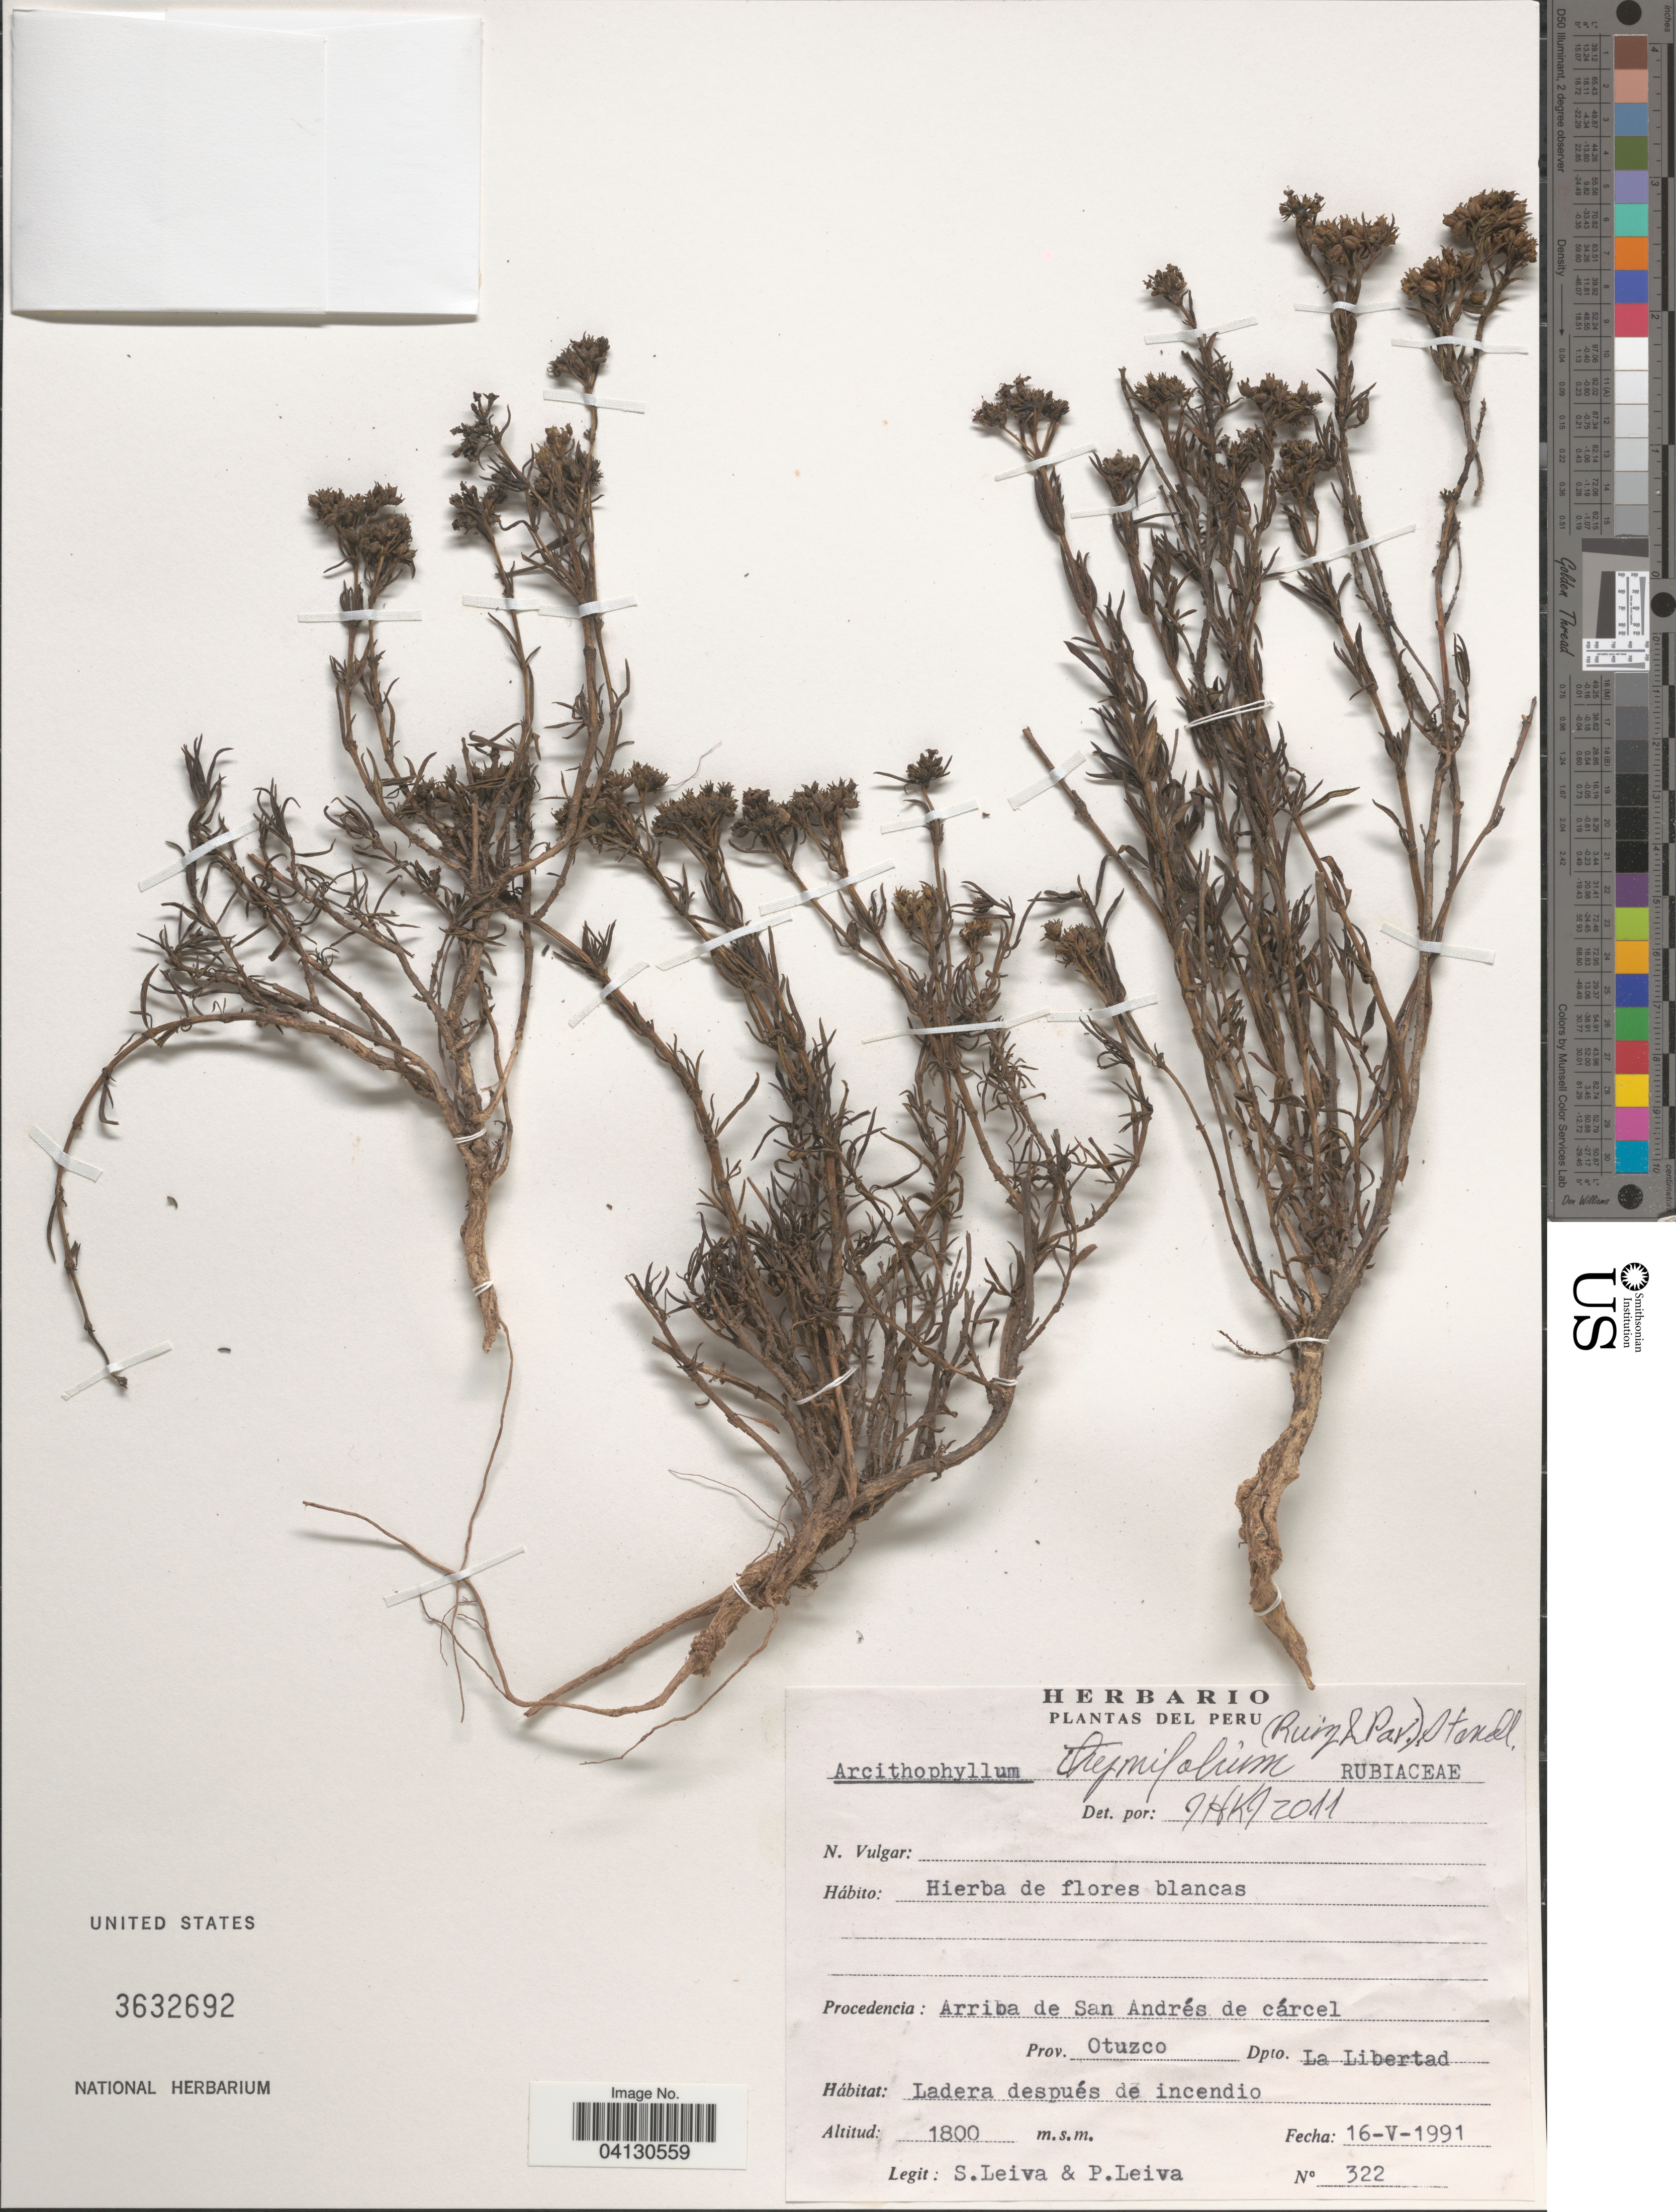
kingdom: Plantae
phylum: Tracheophyta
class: Magnoliopsida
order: Gentianales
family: Rubiaceae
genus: Arcytophyllum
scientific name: Arcytophyllum thymifolium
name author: (Ruiz & Pav.) Standl.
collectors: S. Leiva & P. Leiva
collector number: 322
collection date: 1991-05-16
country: Peru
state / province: La Libertad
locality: Arriba de San Andrés de cárcel. Prov. Otuzco. Dpto. La Libertad.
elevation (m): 1800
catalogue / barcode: US 3632692